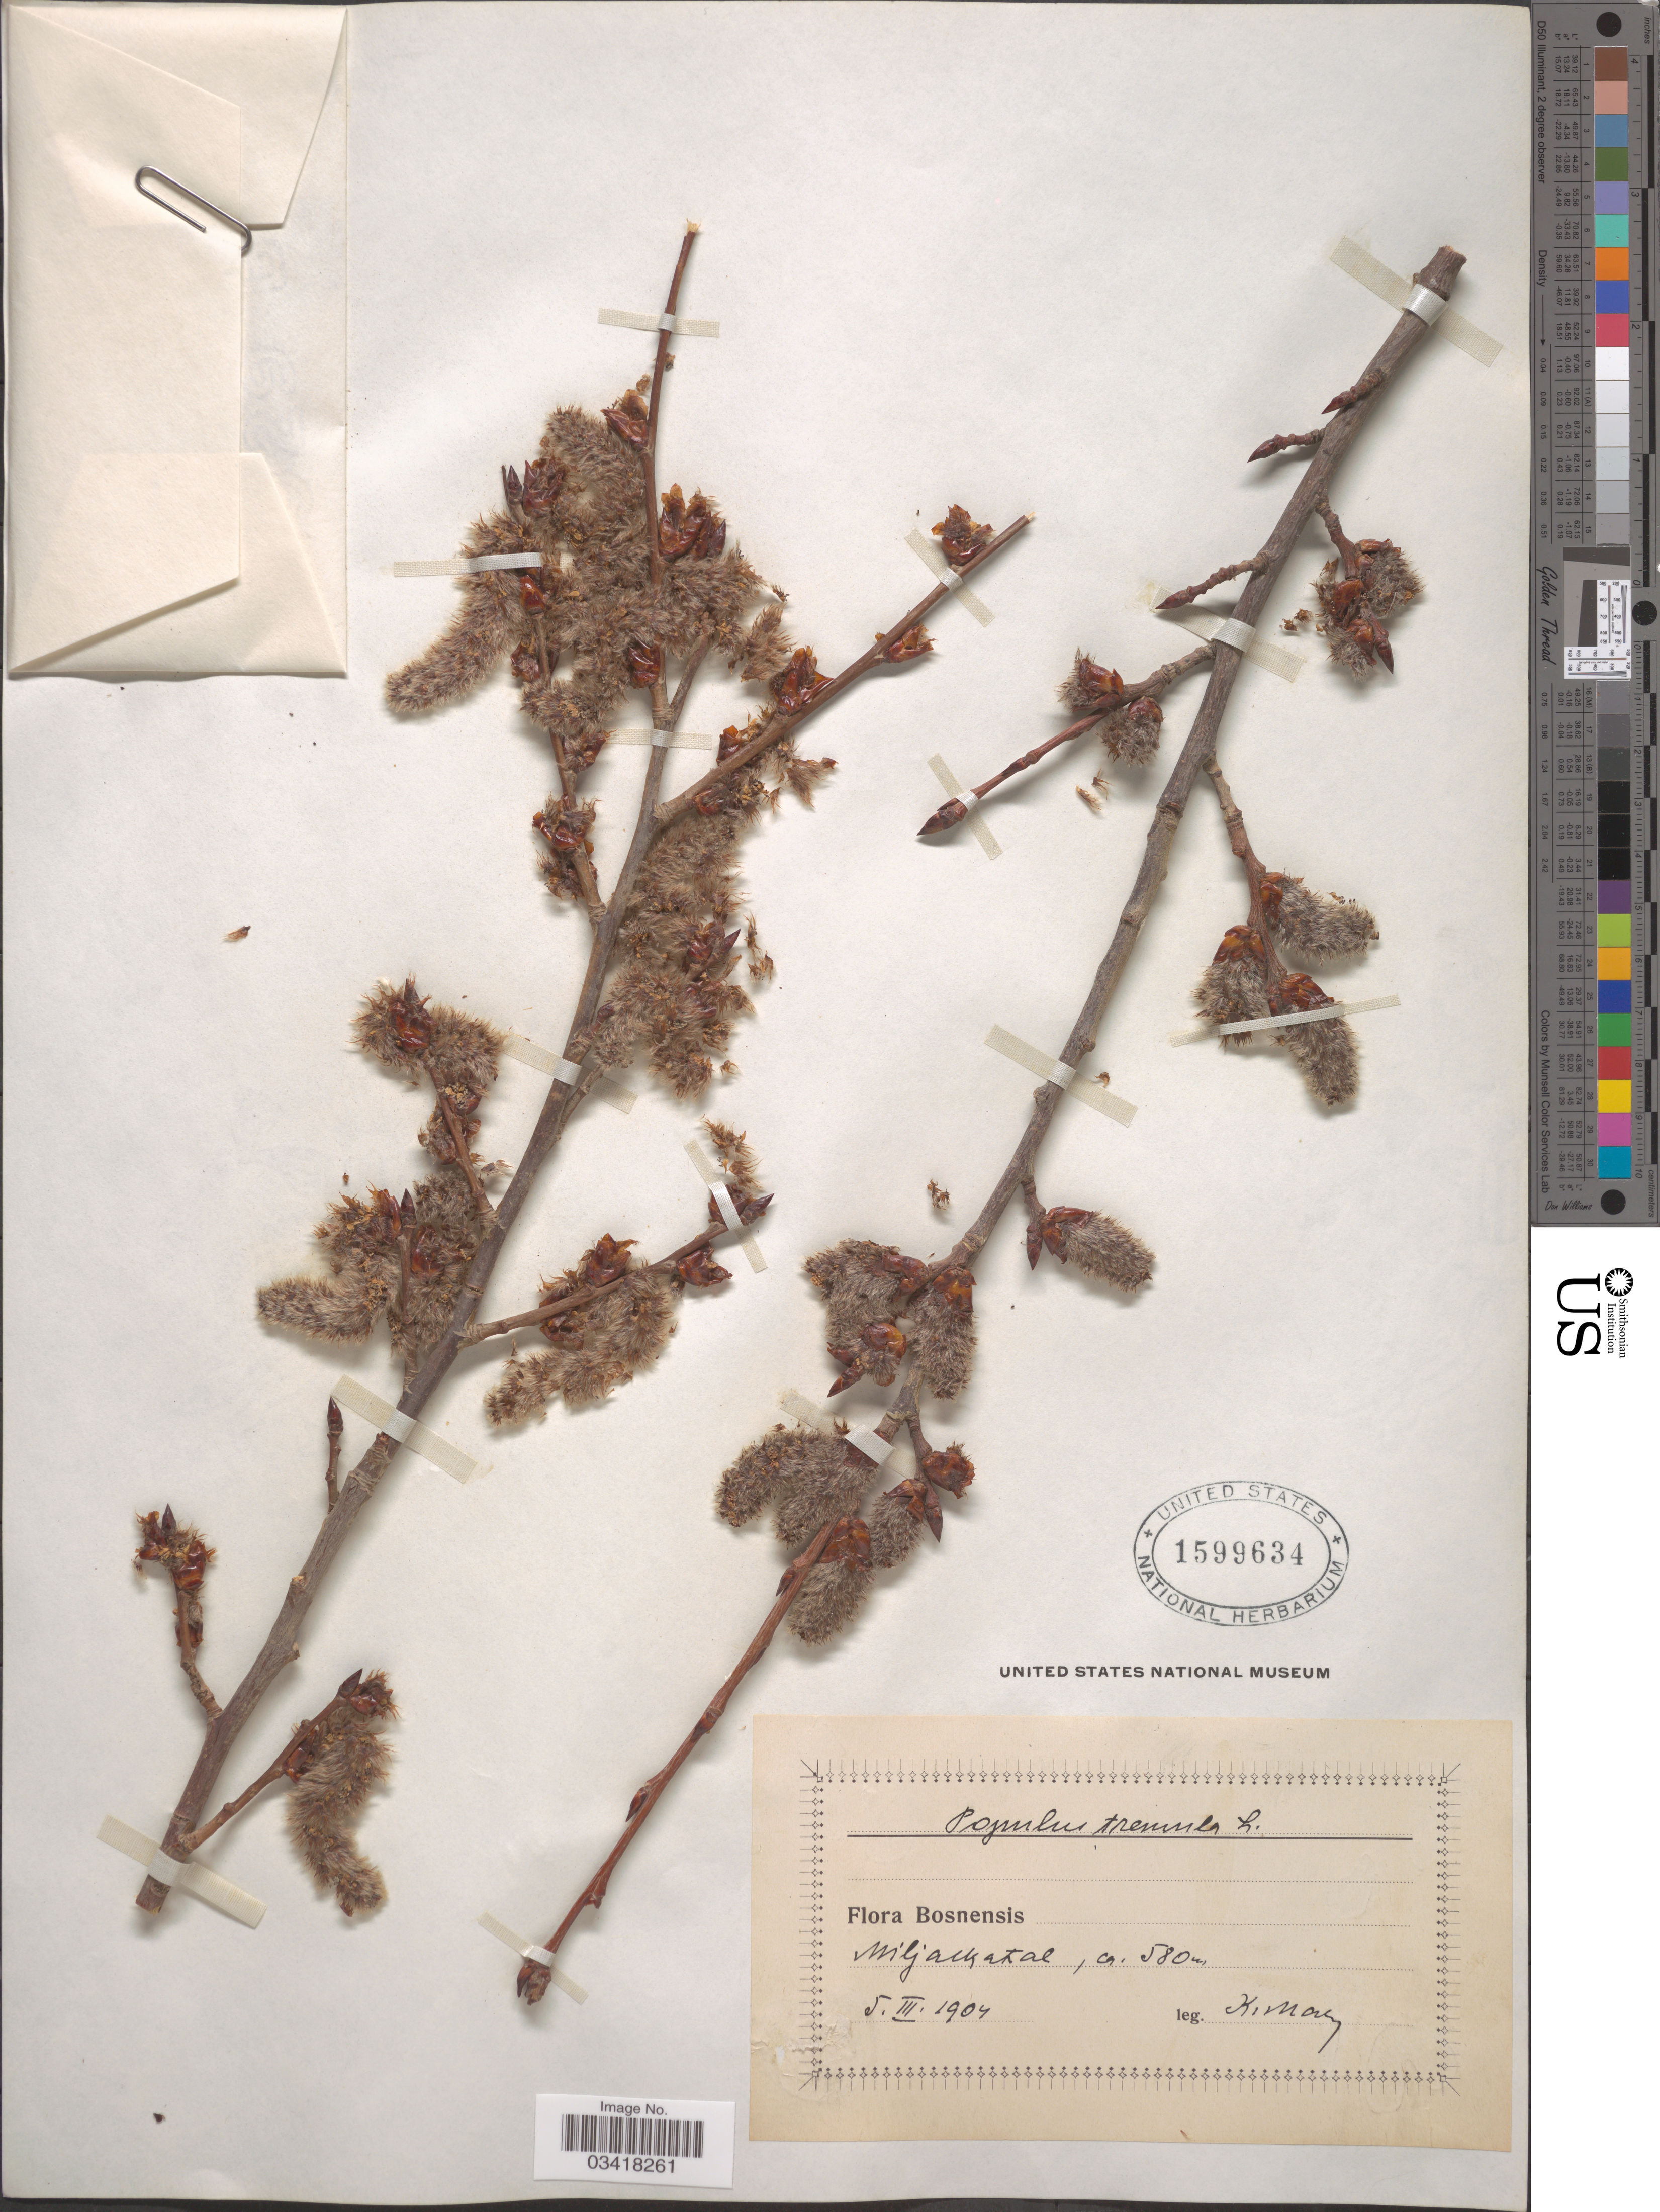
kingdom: Plantae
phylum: Tracheophyta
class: Magnoliopsida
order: Malpighiales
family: Salicaceae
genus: Populus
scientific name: Populus tremula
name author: L.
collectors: K. Maly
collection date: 1904-03-05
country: Bosnia and Herzegovina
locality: Bosnensis. Miljackatal.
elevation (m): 580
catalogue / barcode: US 1599634